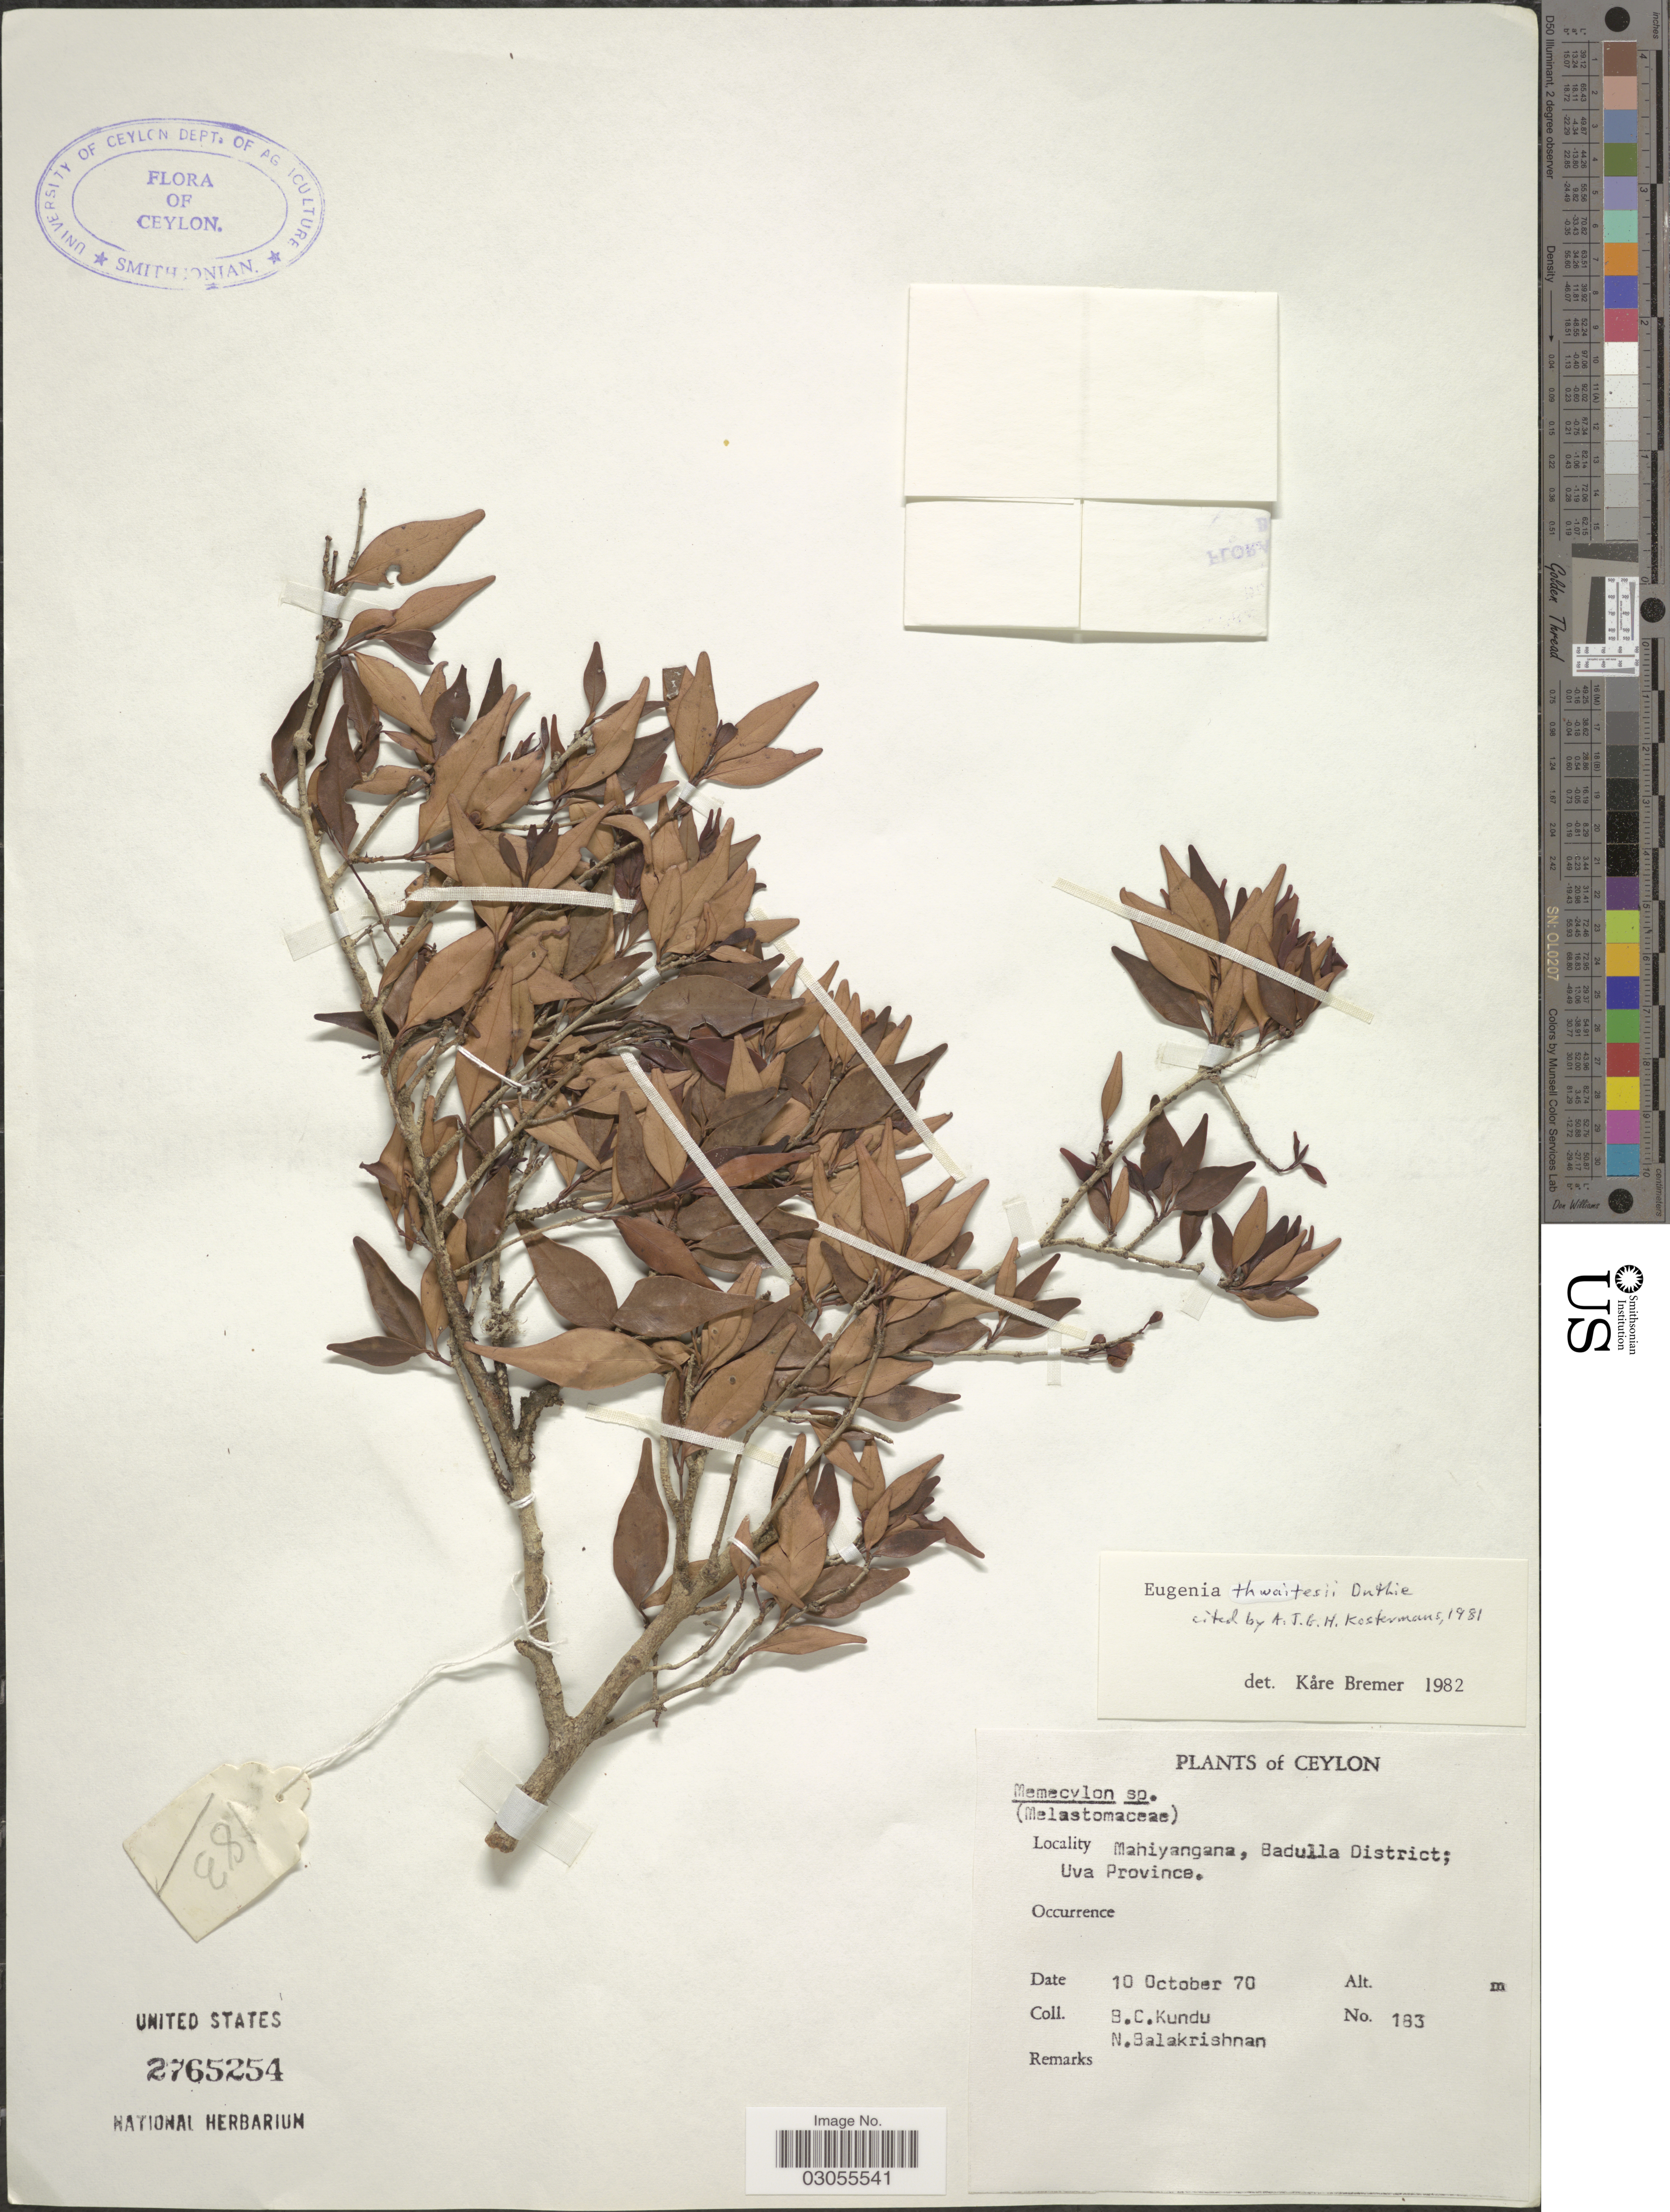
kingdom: Plantae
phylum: Tracheophyta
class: Magnoliopsida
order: Myrtales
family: Myrtaceae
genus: Eugenia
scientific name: Eugenia thwaitesii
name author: Duthie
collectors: B. C. Kundu & N. Balakrishnan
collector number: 183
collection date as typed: Transcribed d/m/y: 10/10/70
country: Sri Lanka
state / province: Uva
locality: Ceylon. Mahiyangana, Badulla District.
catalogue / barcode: US 2765254